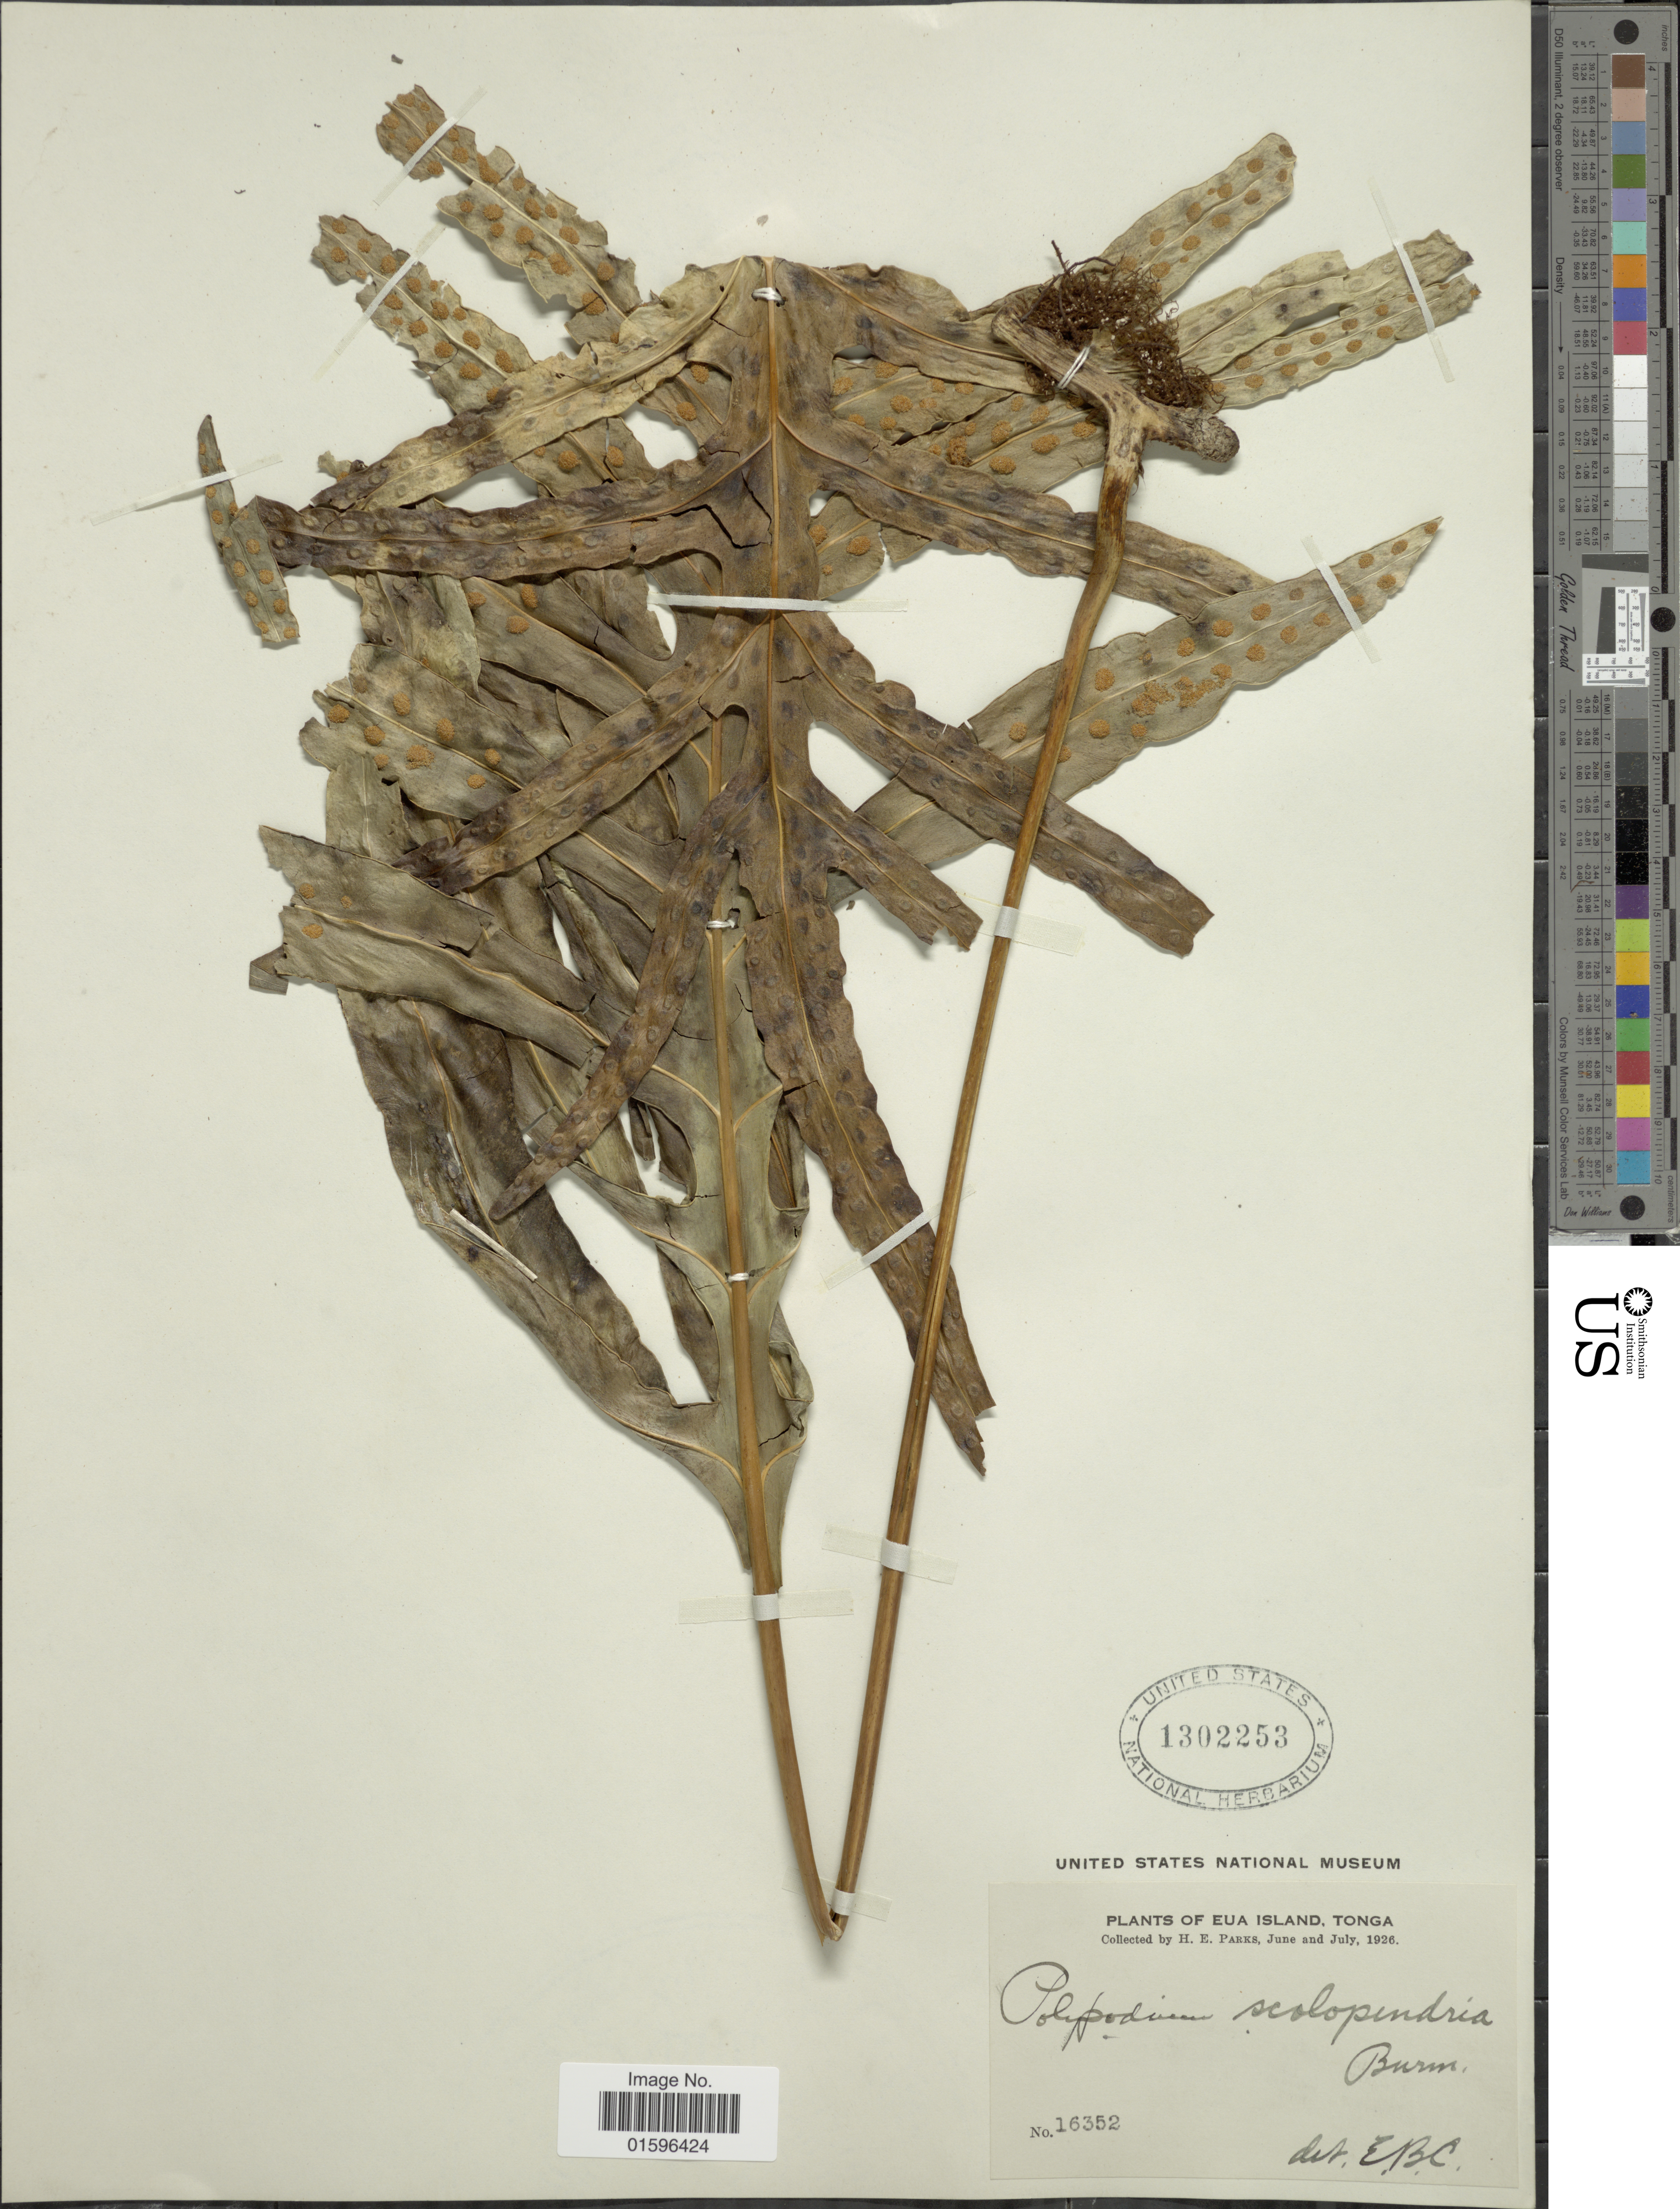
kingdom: Plantae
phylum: Tracheophyta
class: Polypodiopsida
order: Polypodiales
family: Polypodiaceae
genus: Polypodium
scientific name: Polypodium scolopendria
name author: Burm. f.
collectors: H. E. Parks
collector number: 16352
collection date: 1926-06/1926-07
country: Tonga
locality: Eua Island, Tonga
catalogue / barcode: US 1302253